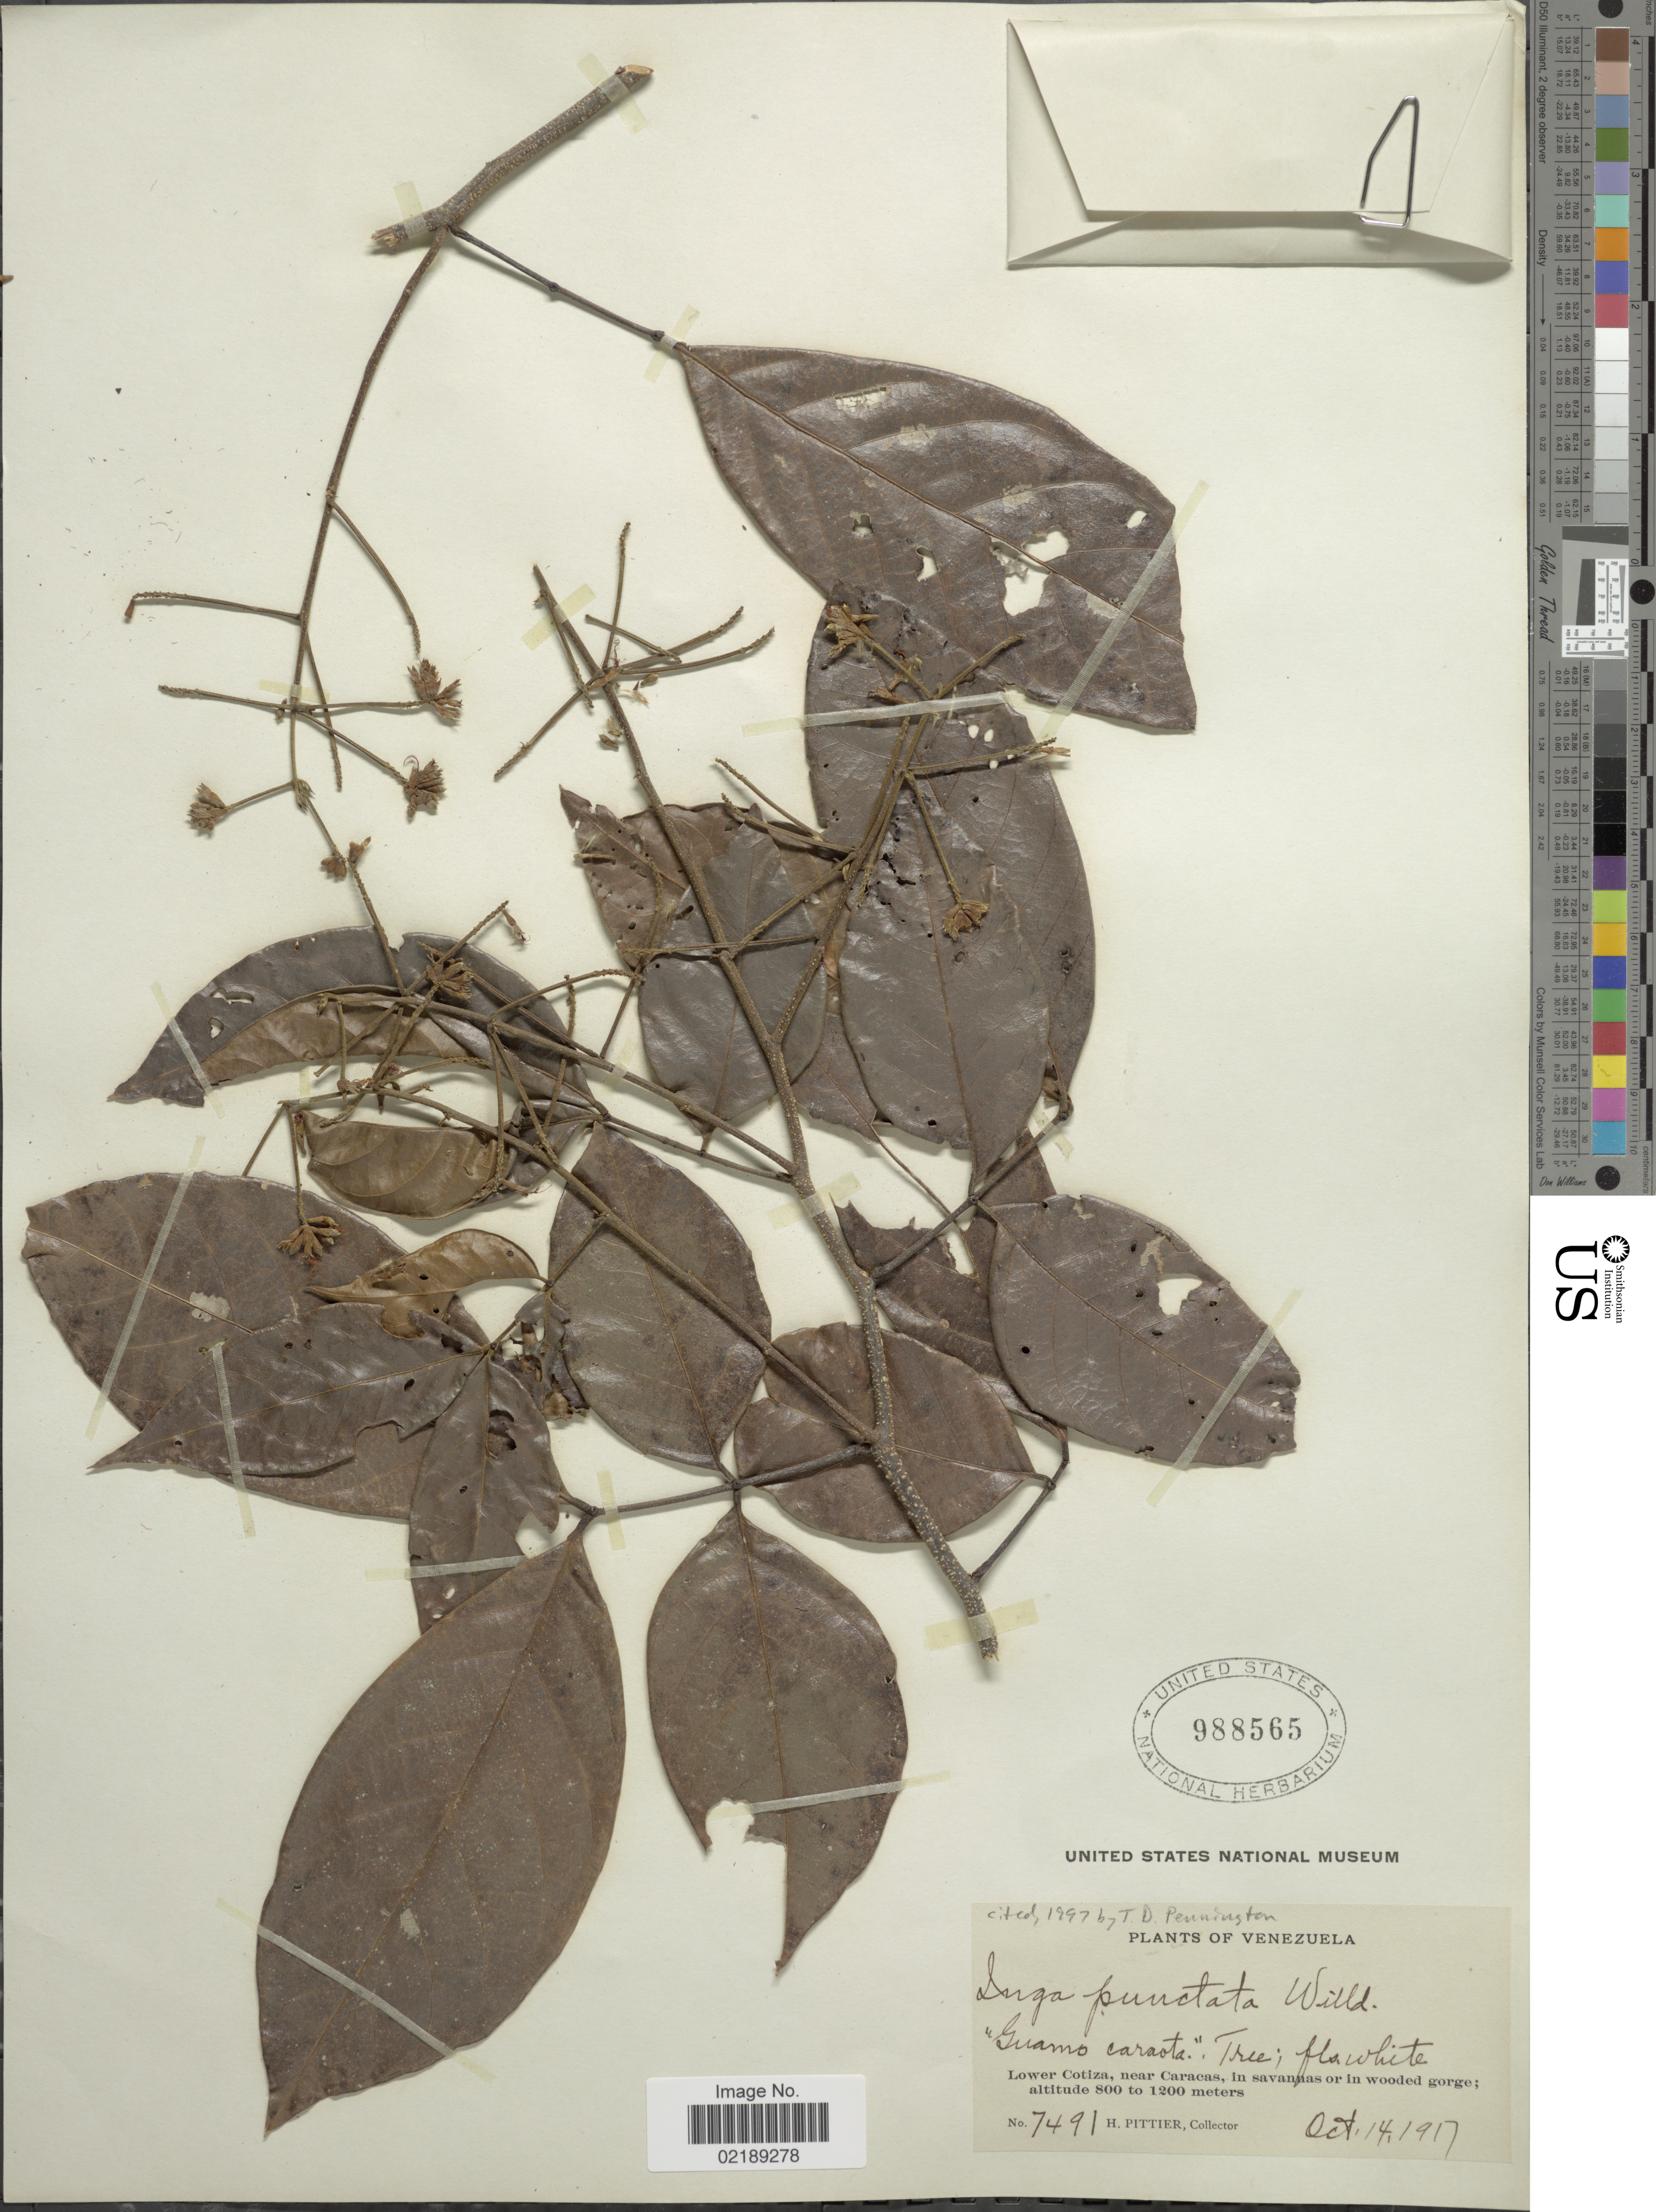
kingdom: Plantae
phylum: Tracheophyta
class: Magnoliopsida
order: Fabales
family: Fabaceae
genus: Inga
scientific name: Inga punctata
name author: Willd.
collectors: H. F. Pittier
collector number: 7491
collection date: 1917-10-14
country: Venezuela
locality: Guamo caraota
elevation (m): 800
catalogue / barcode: US 988565